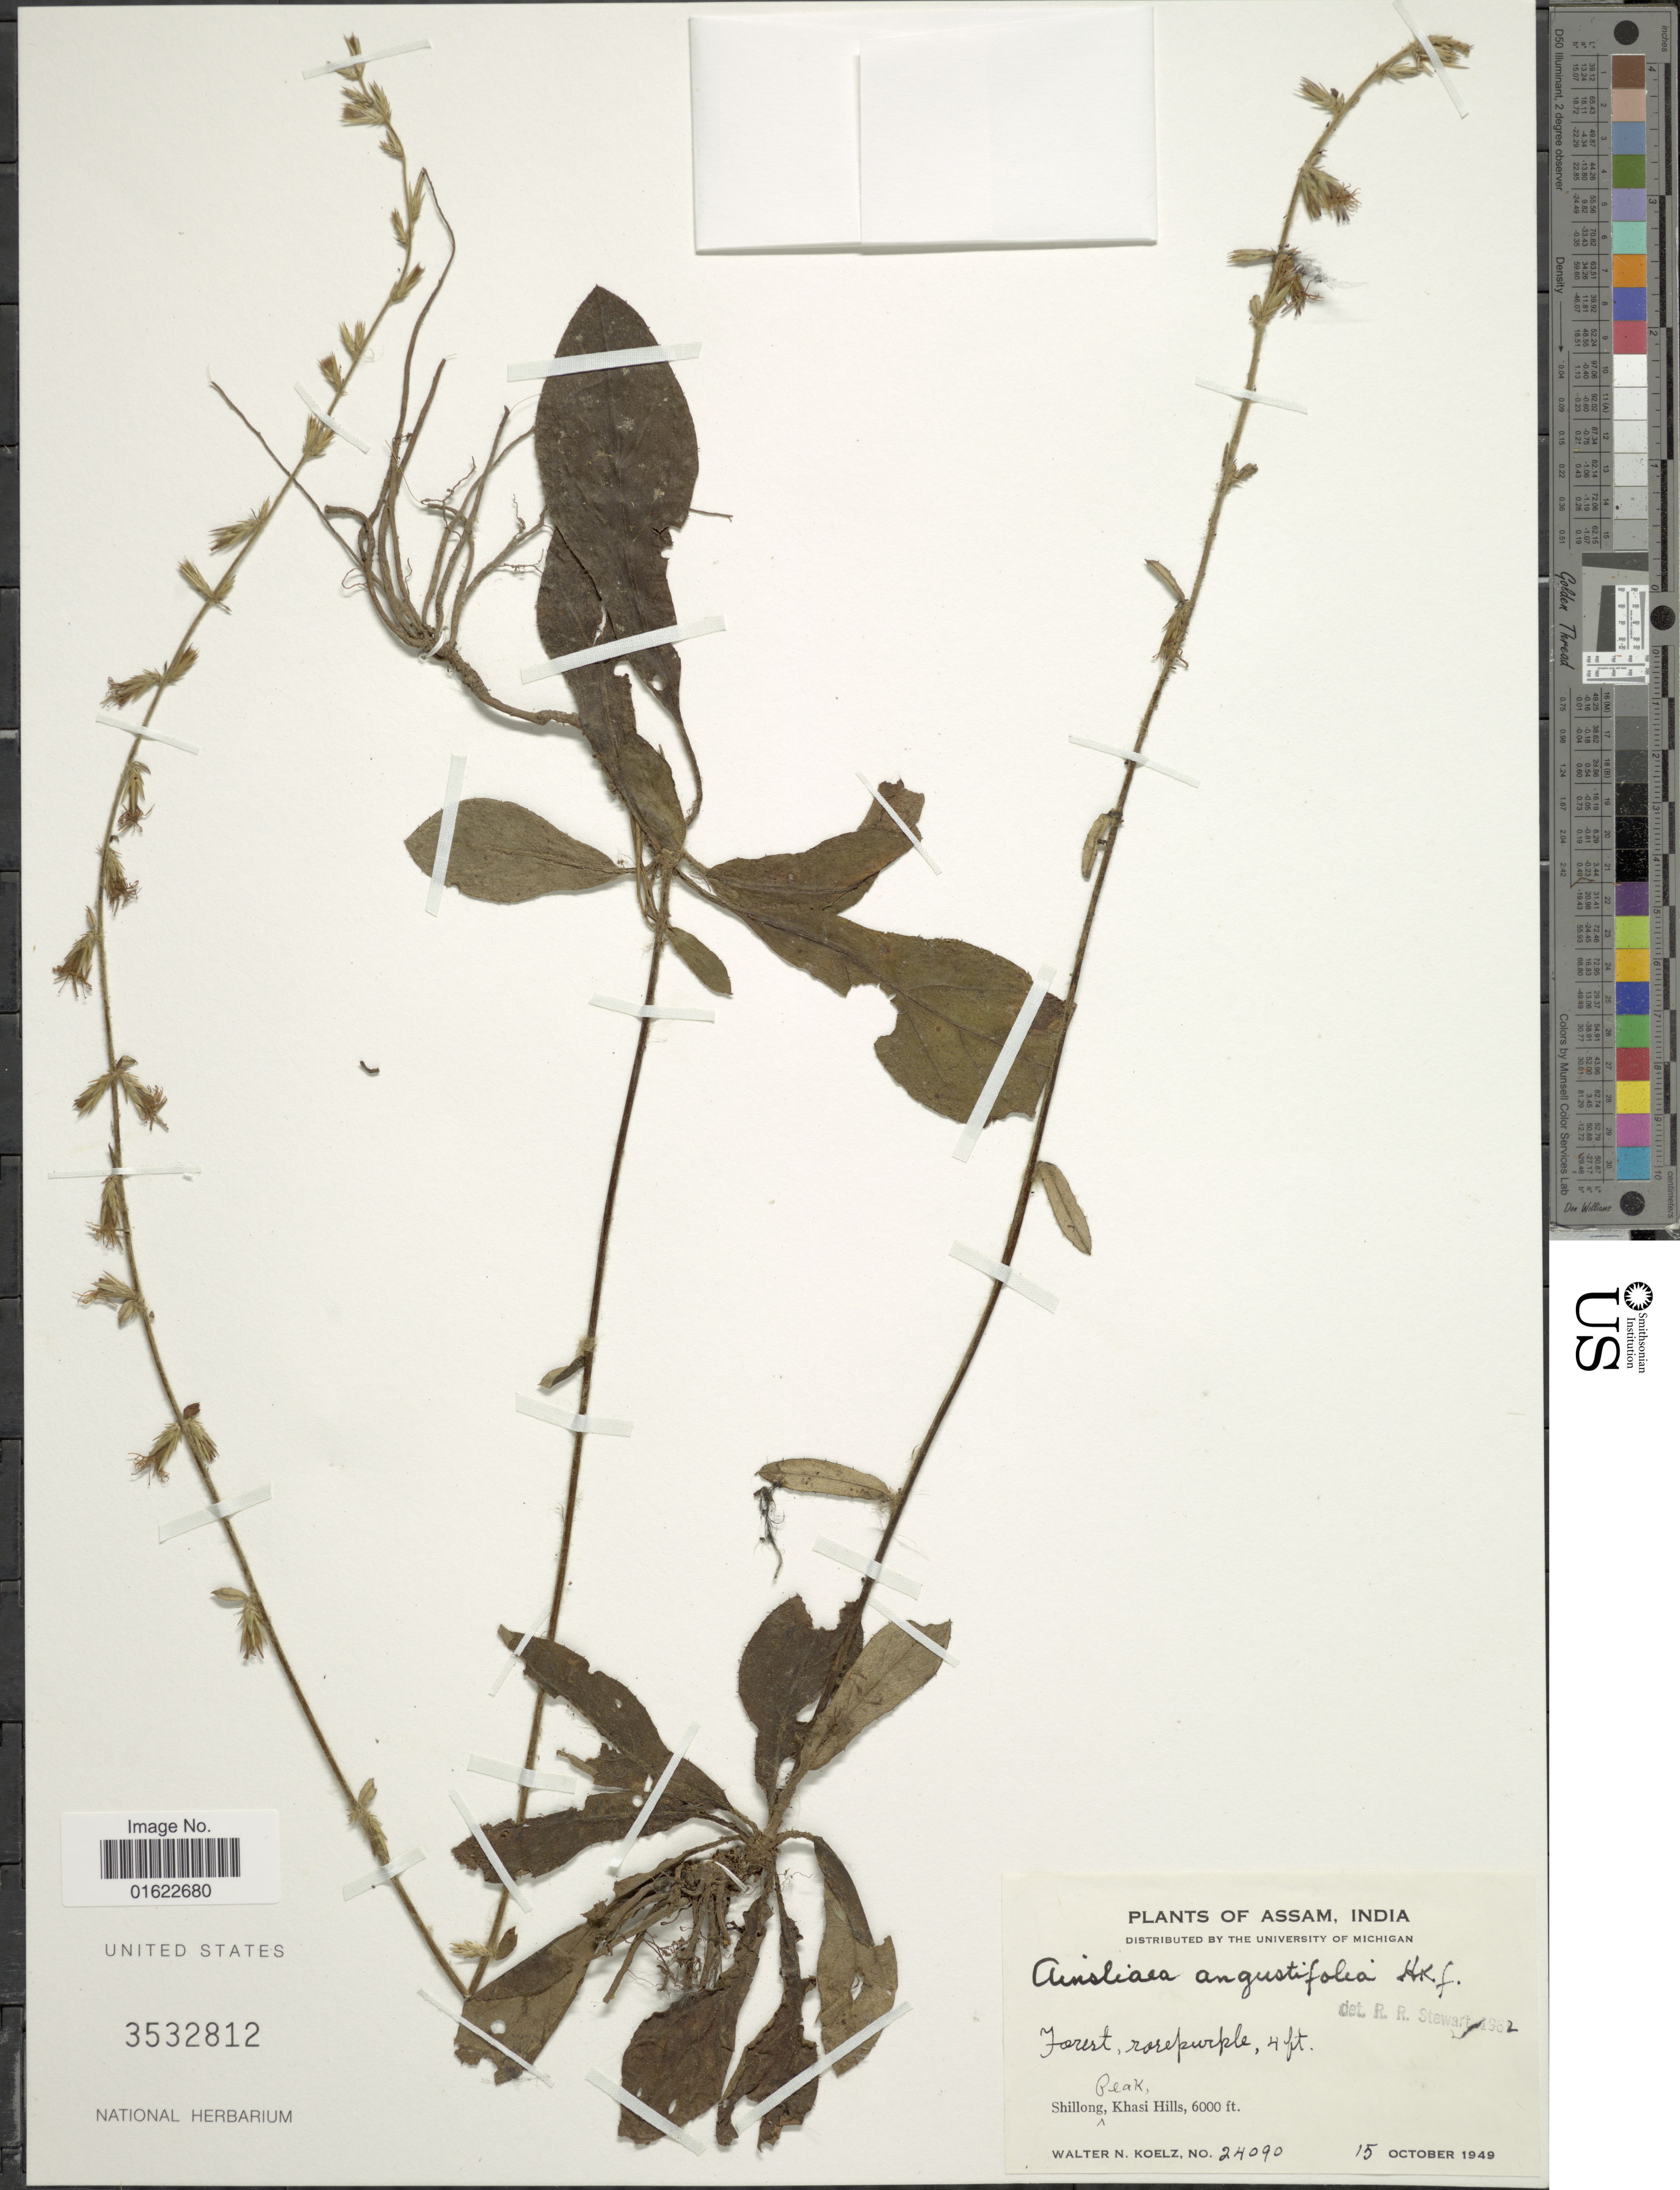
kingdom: Plantae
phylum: Tracheophyta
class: Magnoliopsida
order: Asterales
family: Asteraceae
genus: Ainsliaea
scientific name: Ainsliaea angustifolia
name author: Hook. f. & Thomson ex C.B. Clarke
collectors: W. N. Koelz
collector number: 24090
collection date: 1949-10-15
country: India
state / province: Meghalaya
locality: Shillong Peak, Khasi Hills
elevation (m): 1829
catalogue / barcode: US 3532812